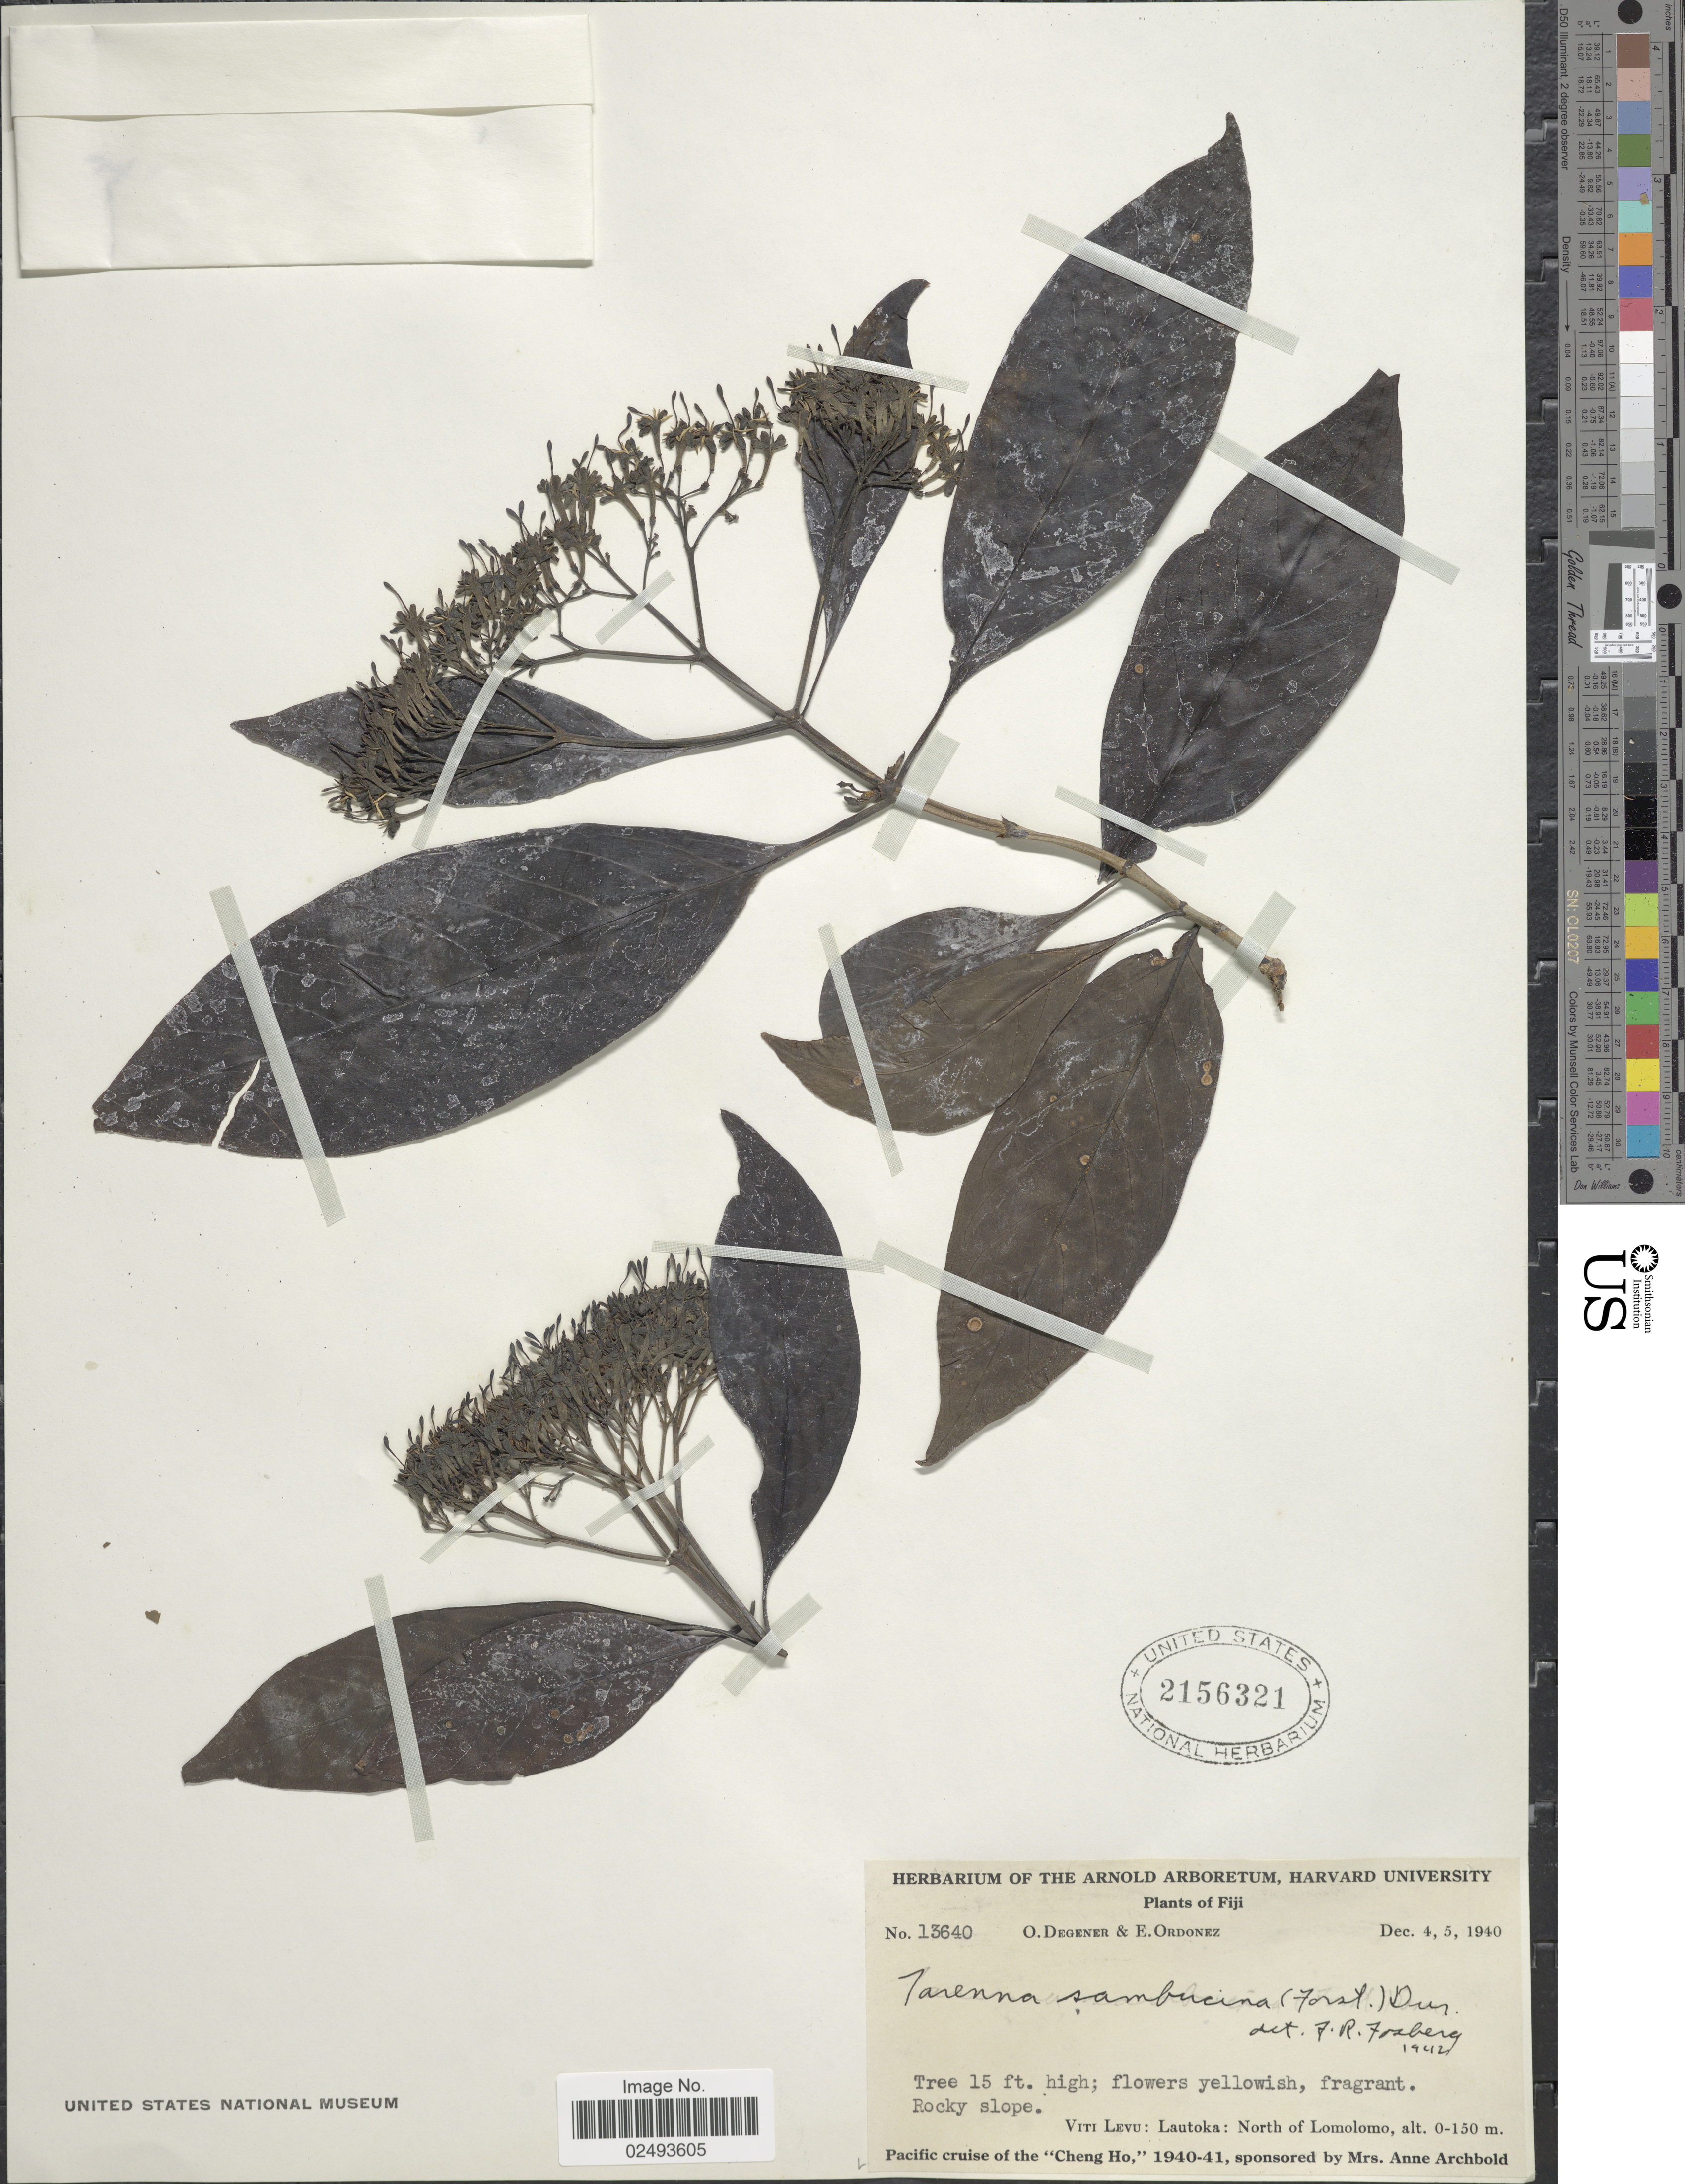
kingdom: Plantae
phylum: Tracheophyta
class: Magnoliopsida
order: Gentianales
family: Rubiaceae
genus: Tarenna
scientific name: Tarenna sambucina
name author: (G. Forst.) Drake ex Durand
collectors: O. Degener & E. Ordonez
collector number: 13640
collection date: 1940-12-04/1940-12-05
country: Fiji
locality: Viti Levu: Lautoka: North of Lomolomo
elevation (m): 0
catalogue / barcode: US 2156321